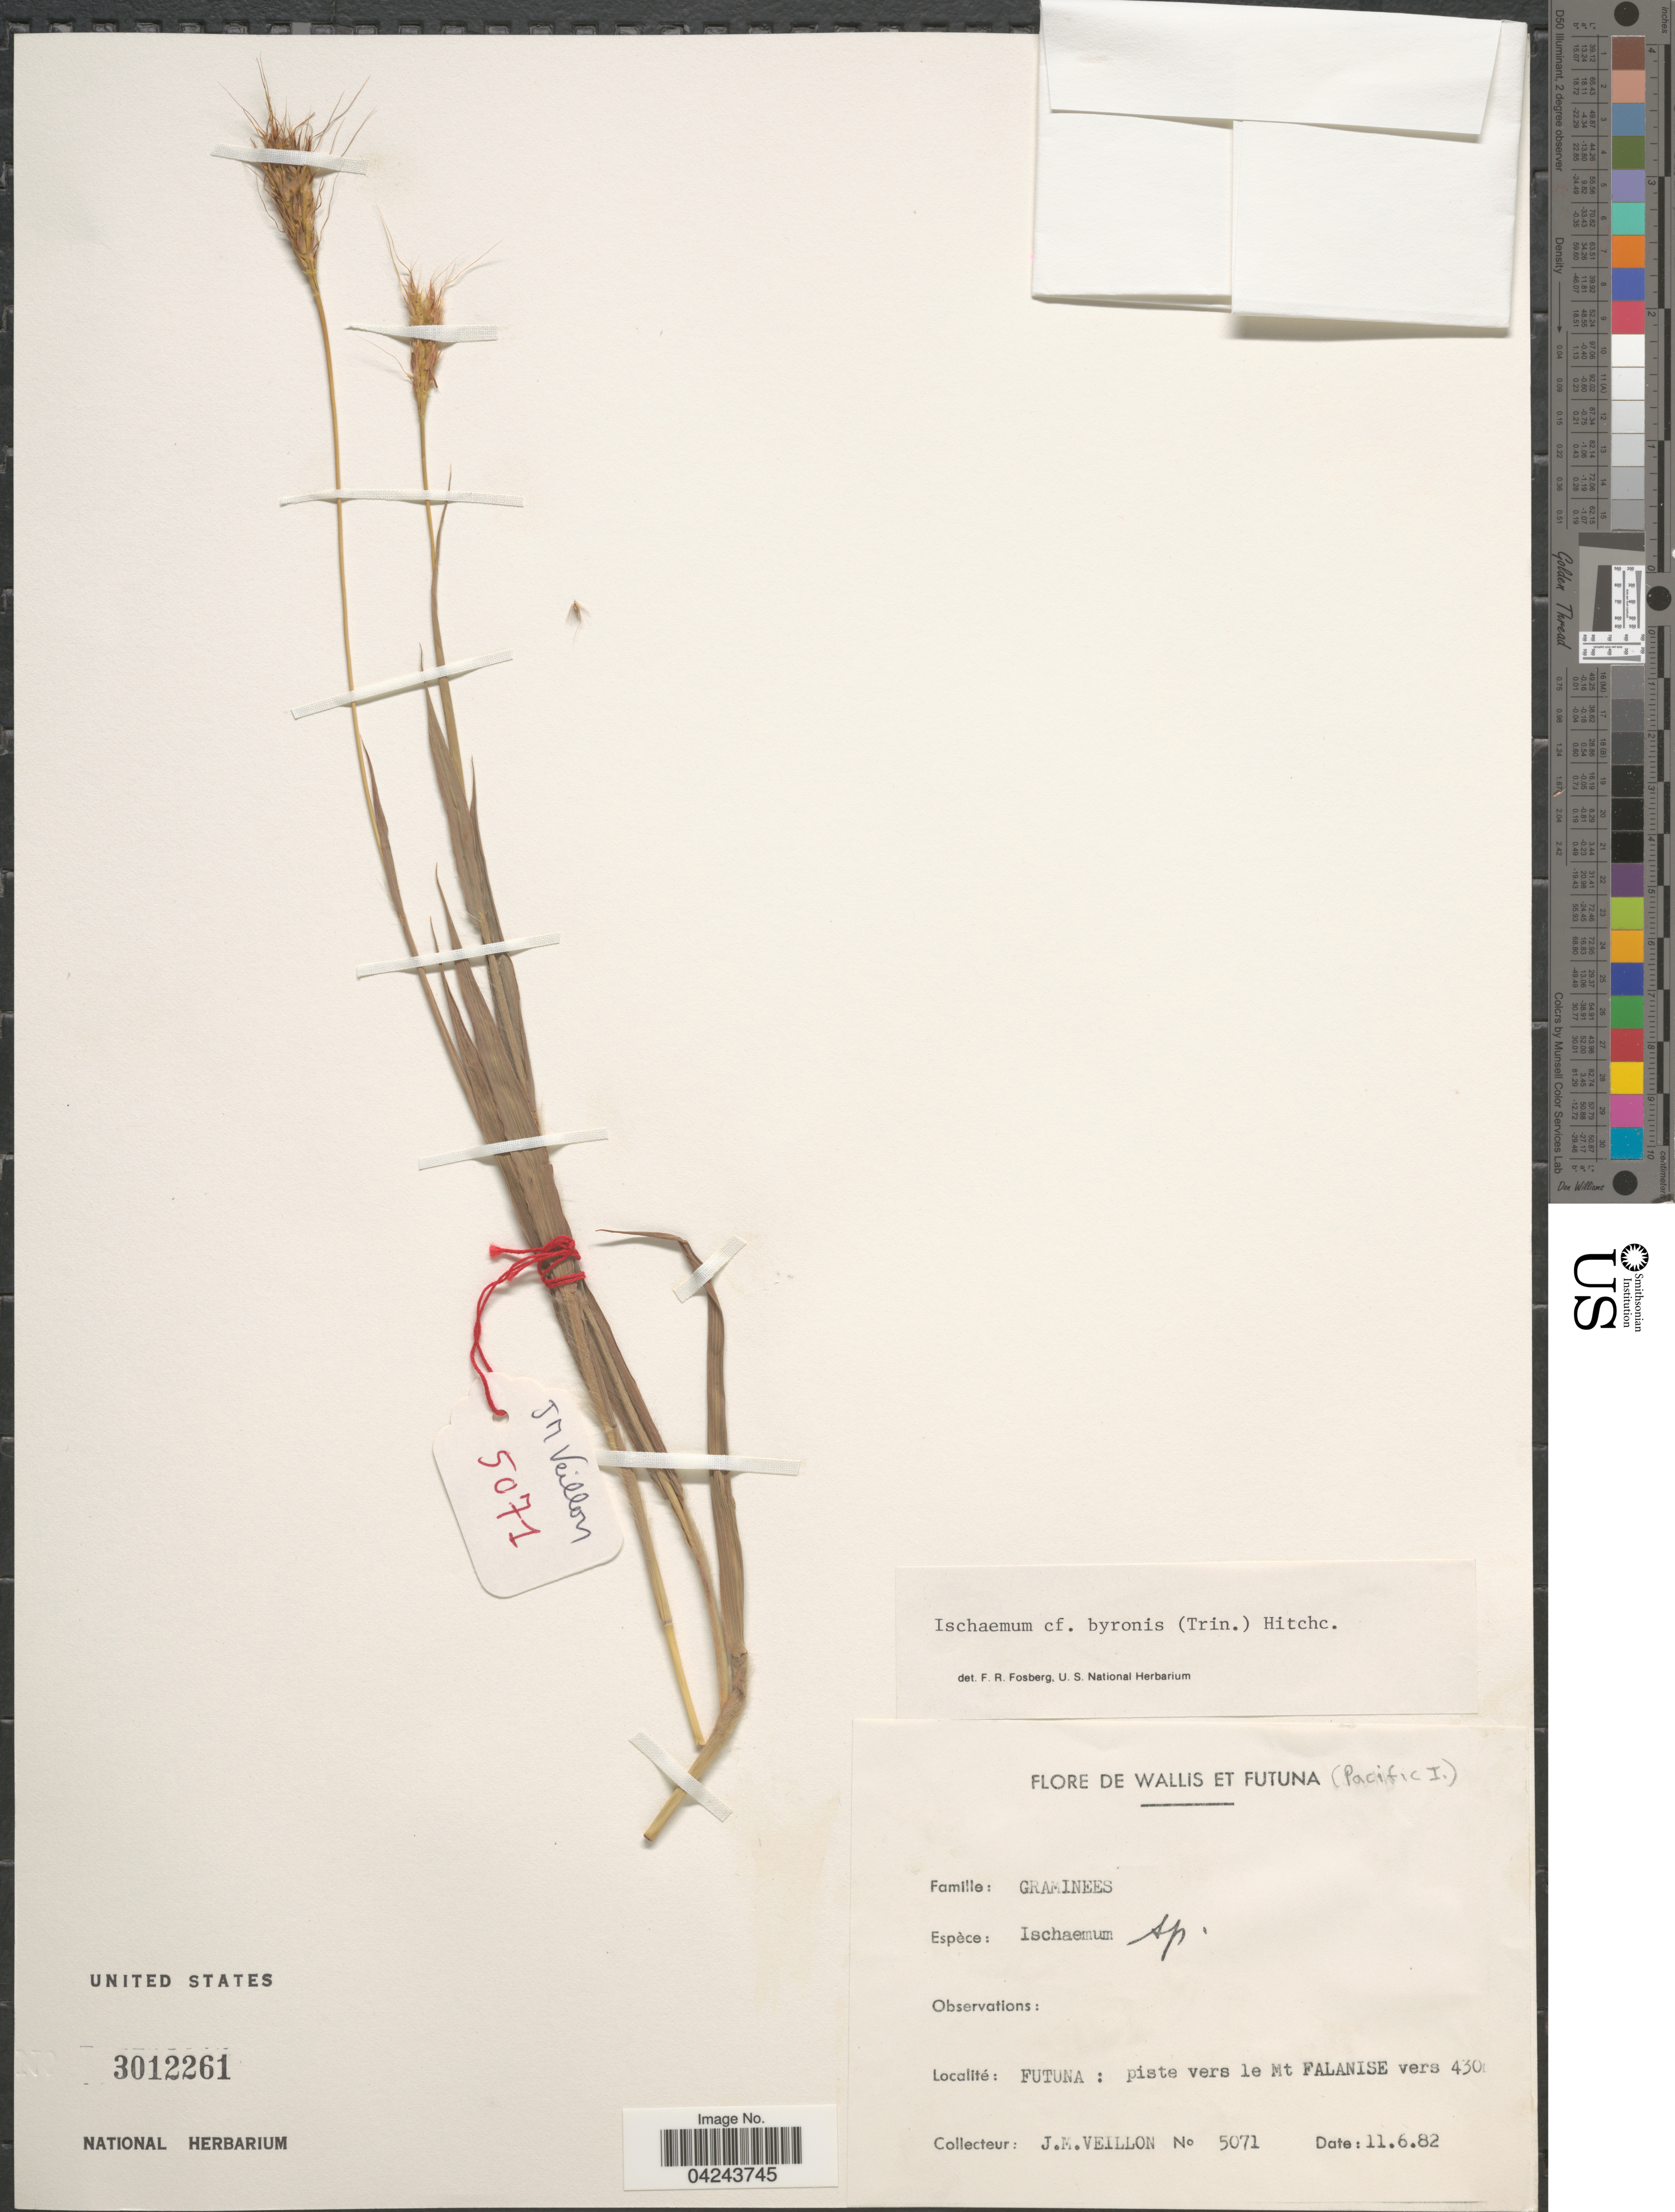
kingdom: Plantae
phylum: Tracheophyta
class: Liliopsida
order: Poales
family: Poaceae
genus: Ischaemum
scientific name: Ischaemum byrone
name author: (Trin.) Hitchc.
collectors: J. Veillon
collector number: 5071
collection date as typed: Transcribed d/m/y: 11/6/82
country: Wallis and Futuna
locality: Futuna: piste vers le Mt Falanise.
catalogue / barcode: US 3012261